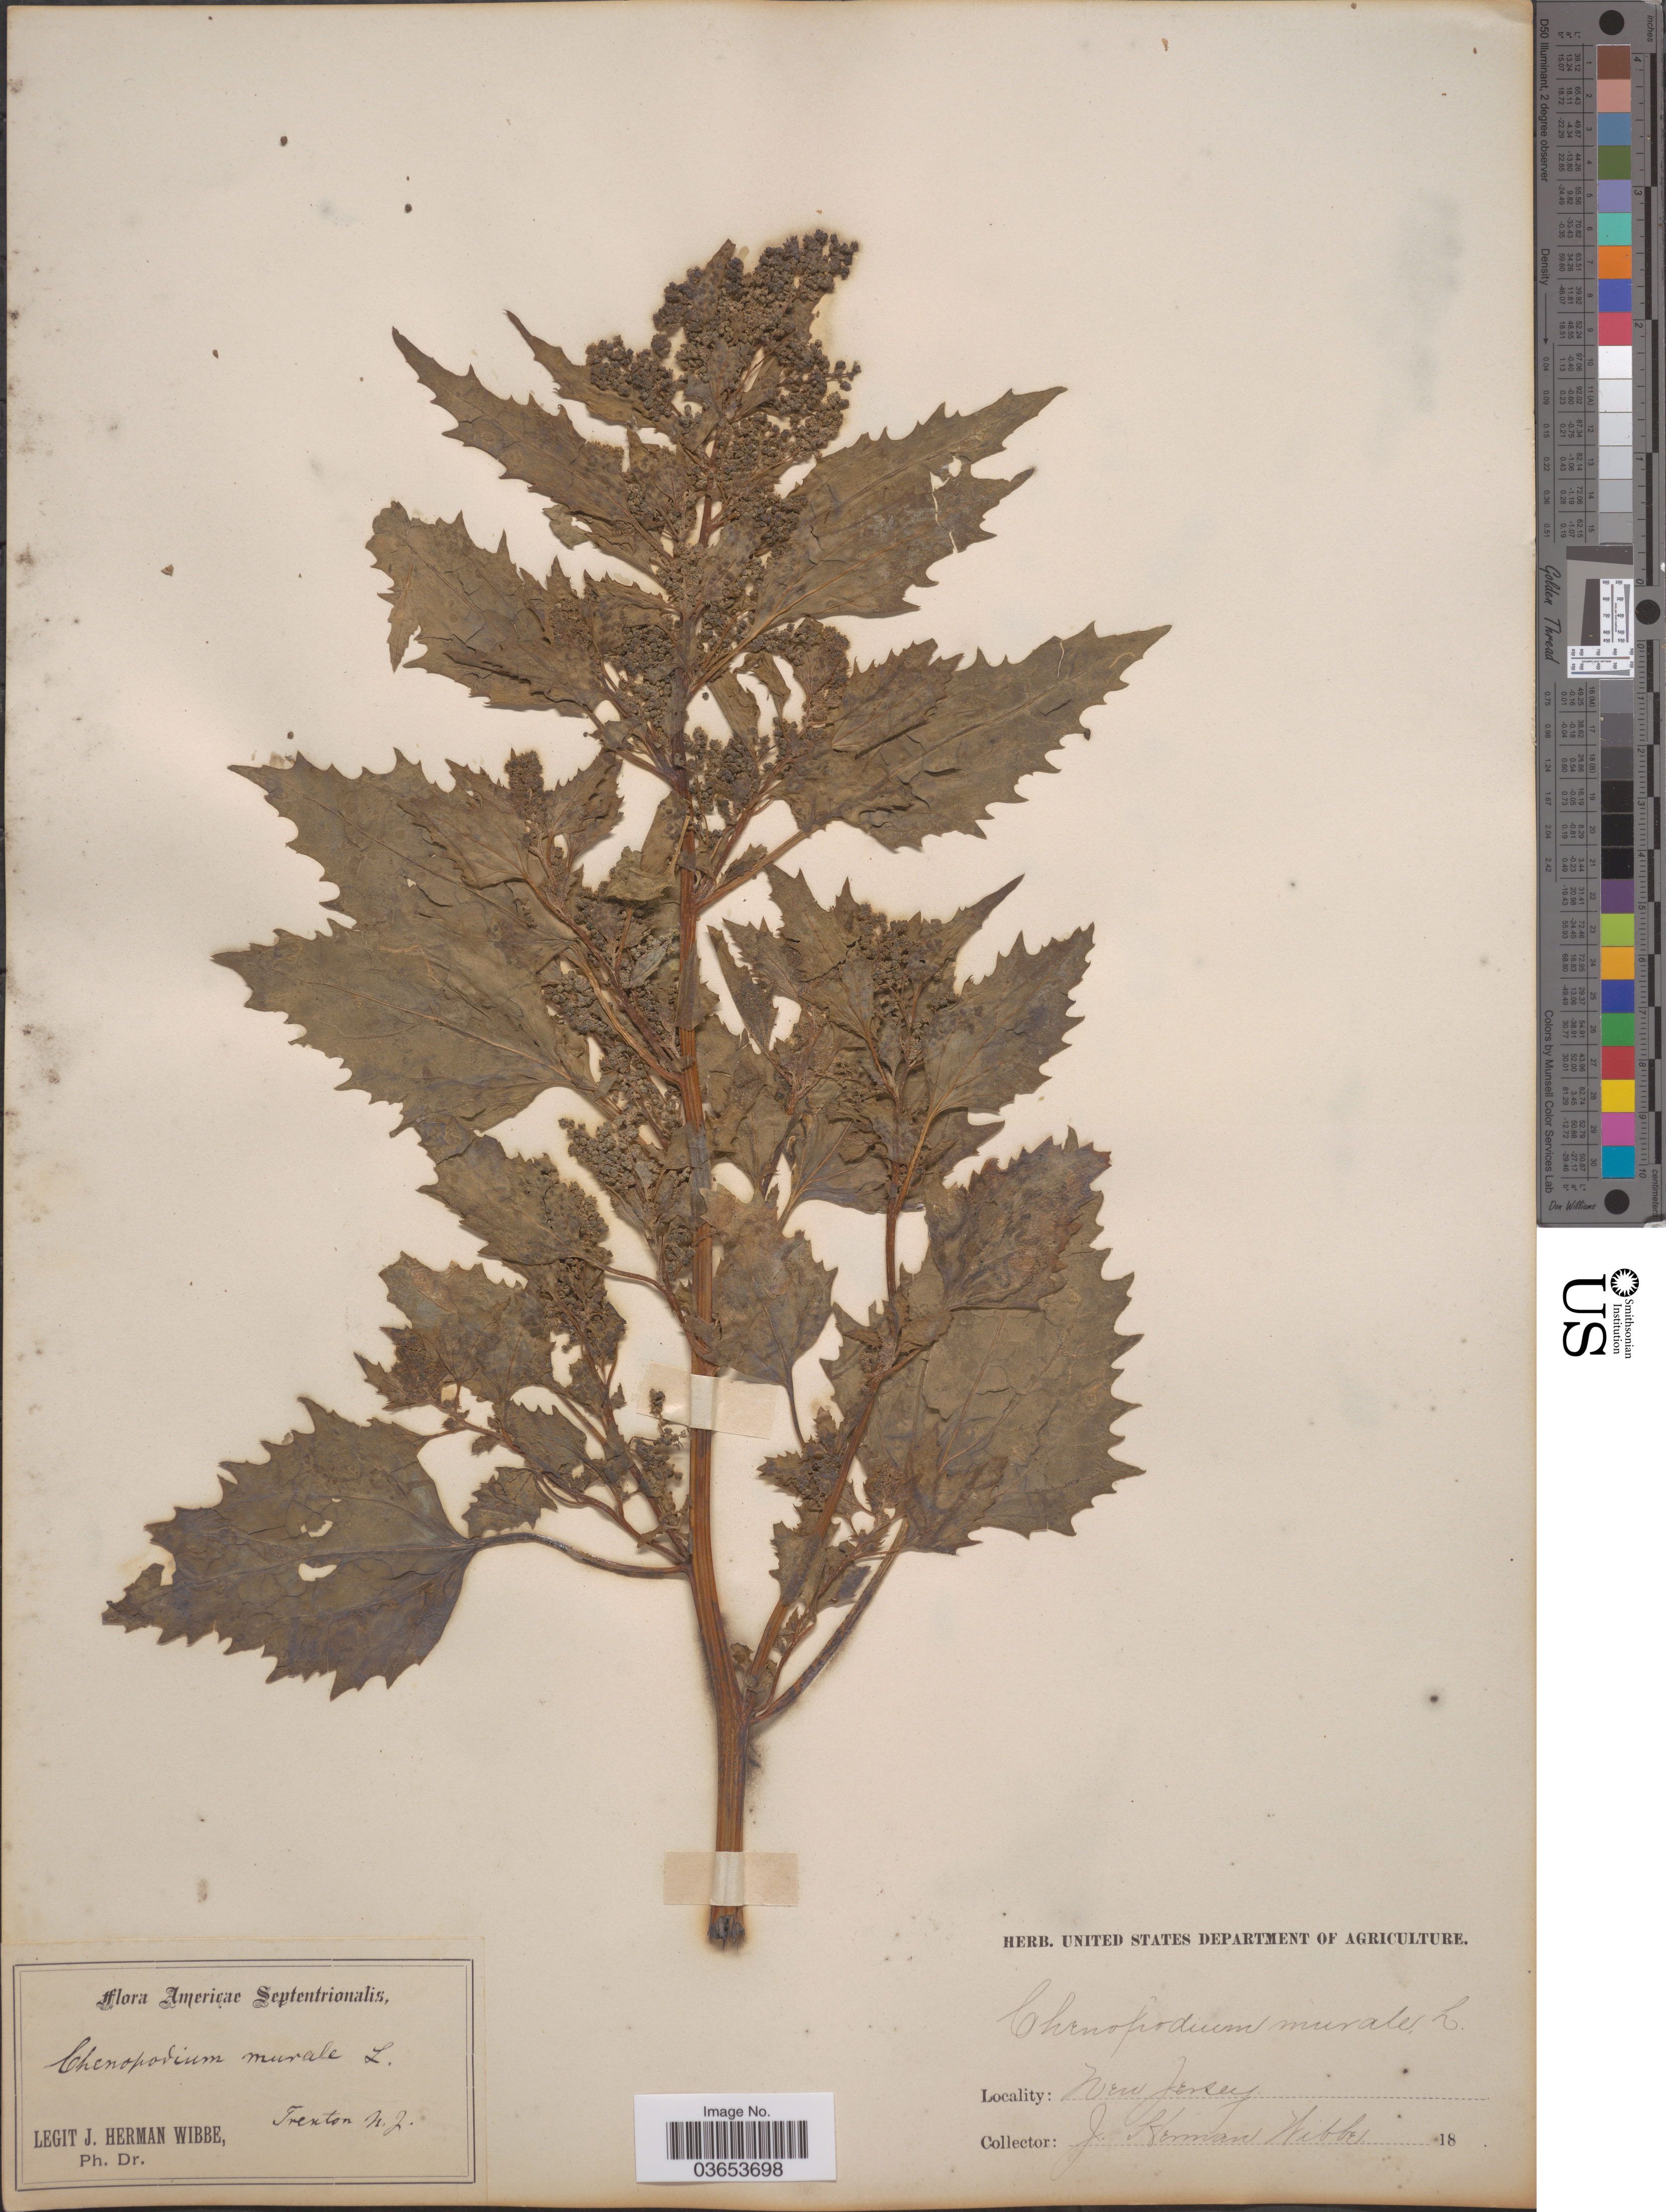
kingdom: Plantae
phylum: Tracheophyta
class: Magnoliopsida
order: Caryophyllales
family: Amaranthaceae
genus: Chenopodium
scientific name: Chenopodium murale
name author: L.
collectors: J. Wibbe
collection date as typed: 18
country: United States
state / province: New Jersey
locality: Americae Septentrionalis. Trenton.